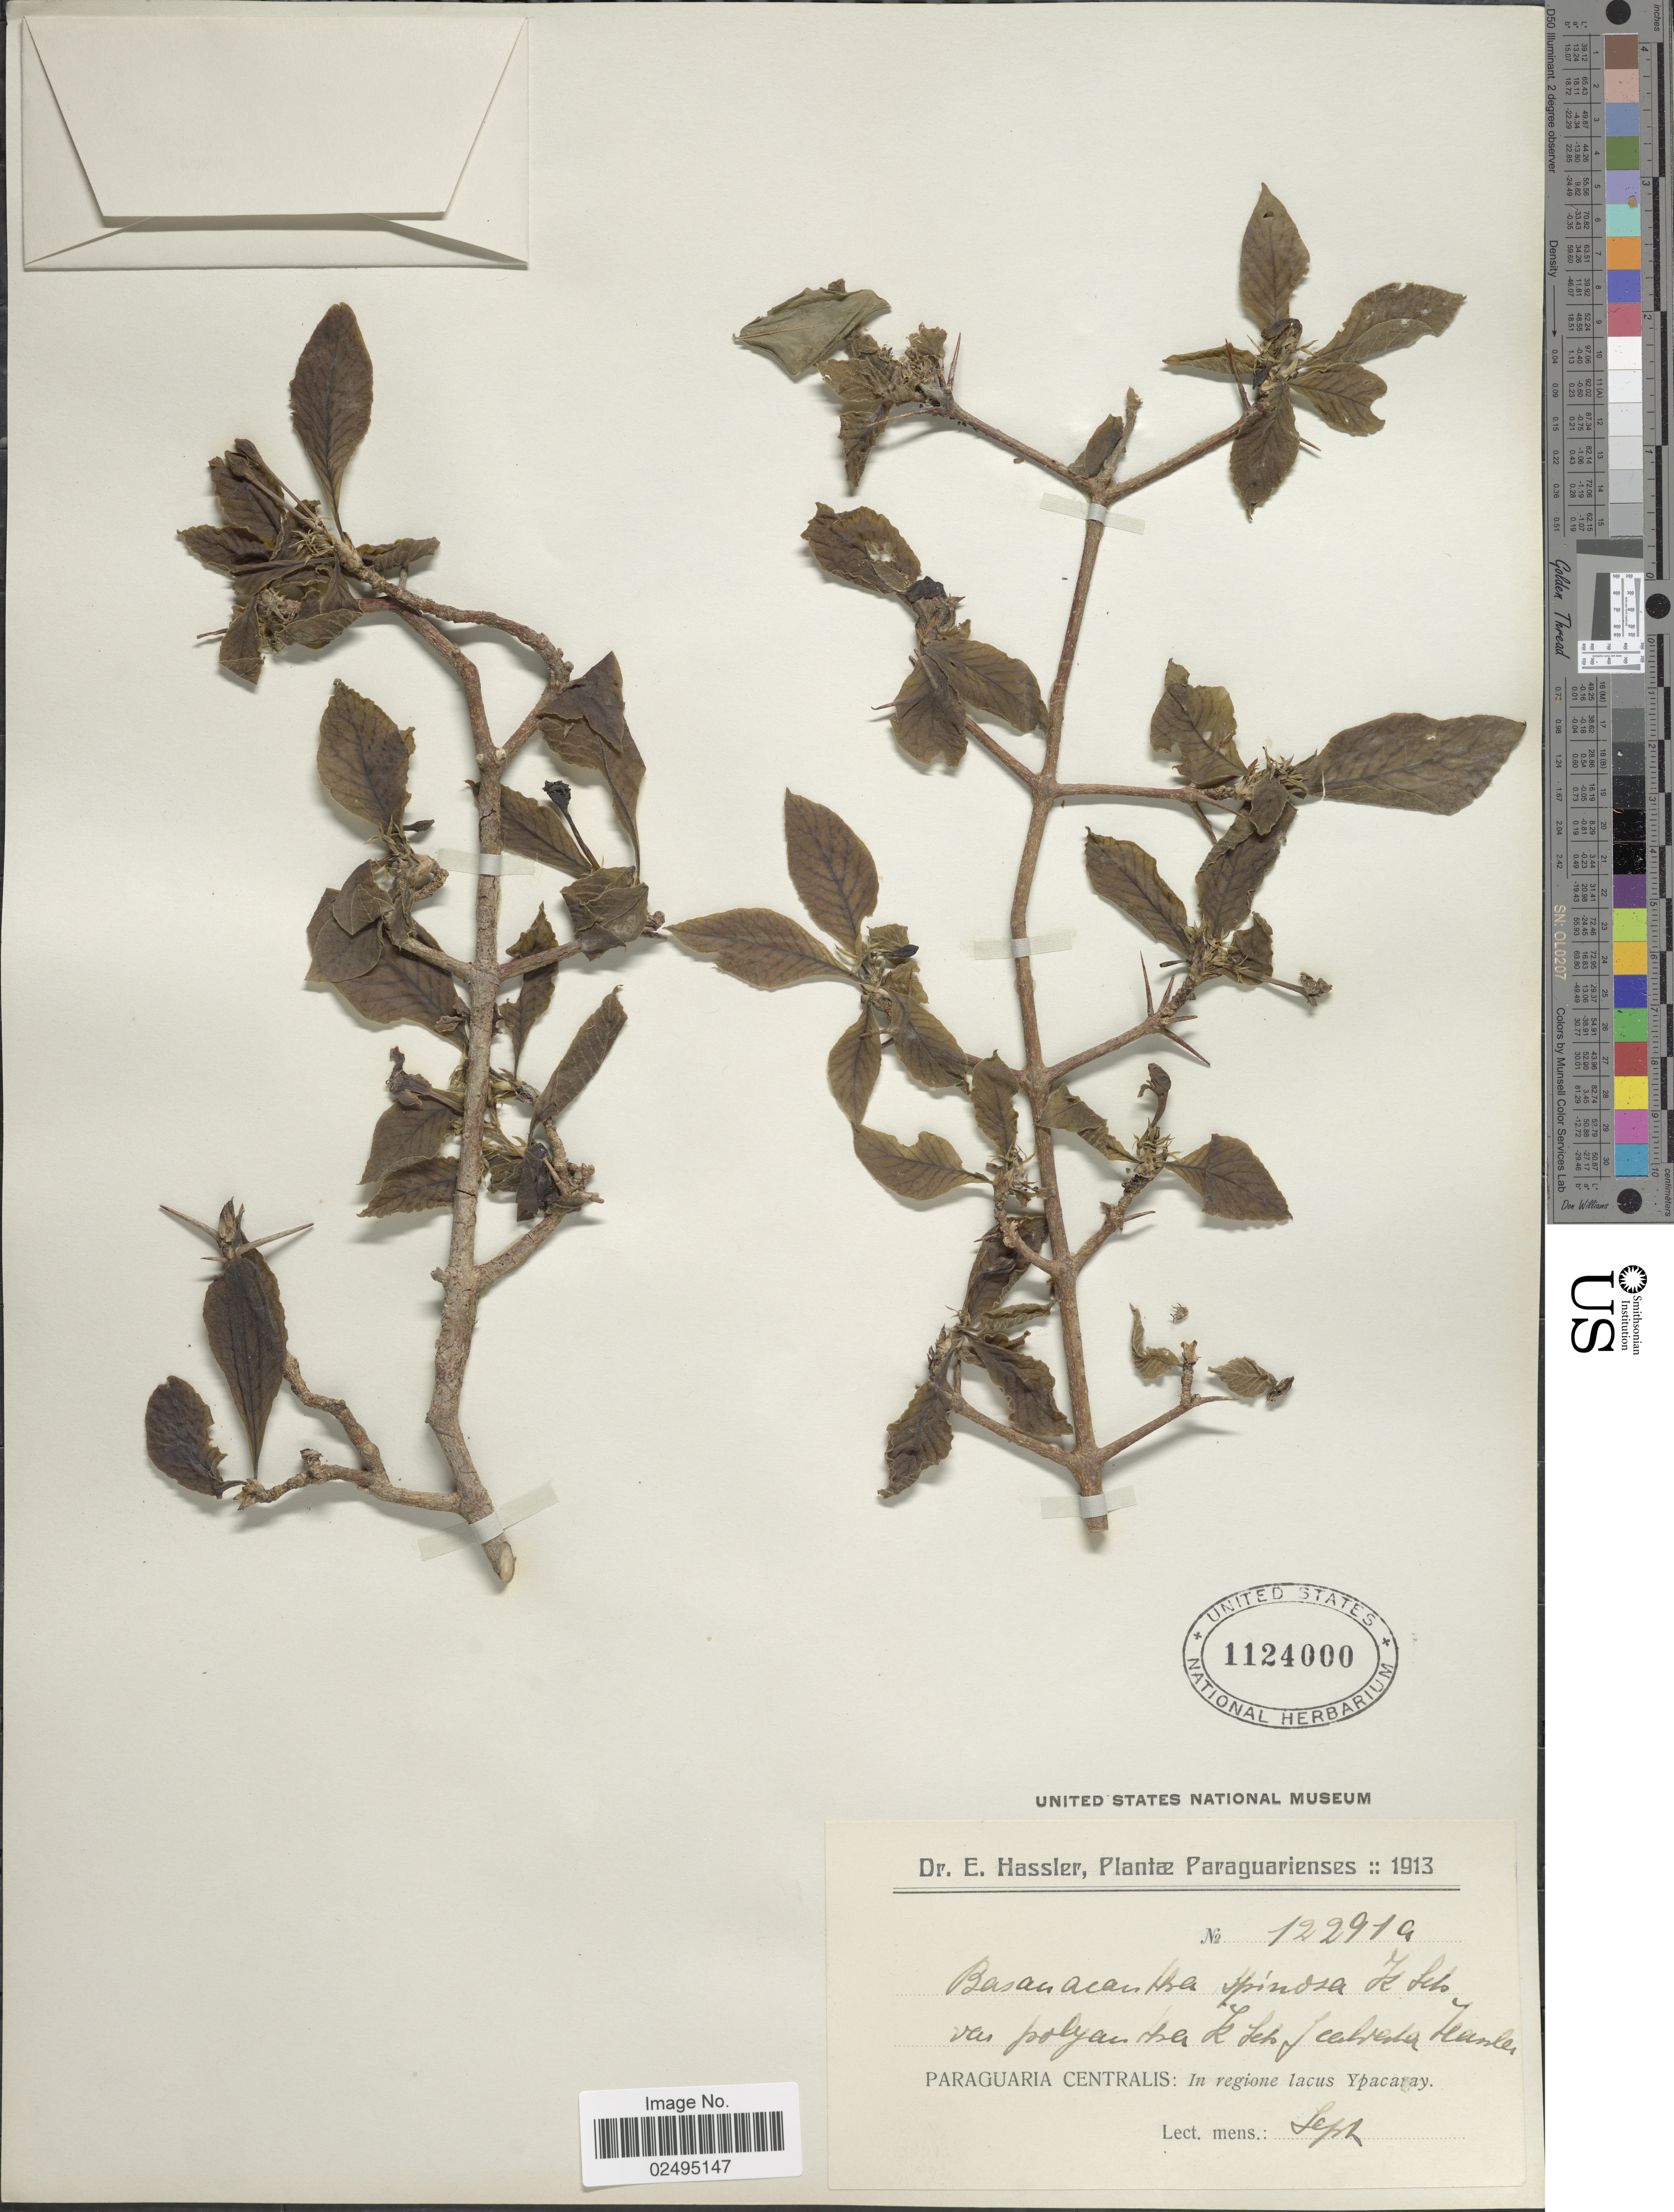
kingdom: Plantae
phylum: Tracheophyta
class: Magnoliopsida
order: Gentianales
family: Rubiaceae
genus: Randia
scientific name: Randia armata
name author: (Sw.) DC.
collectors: E. Hassler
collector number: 12291a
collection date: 1913-09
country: Paraguay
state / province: Paraguari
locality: In regione lacus Ypacaray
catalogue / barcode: US 1124000